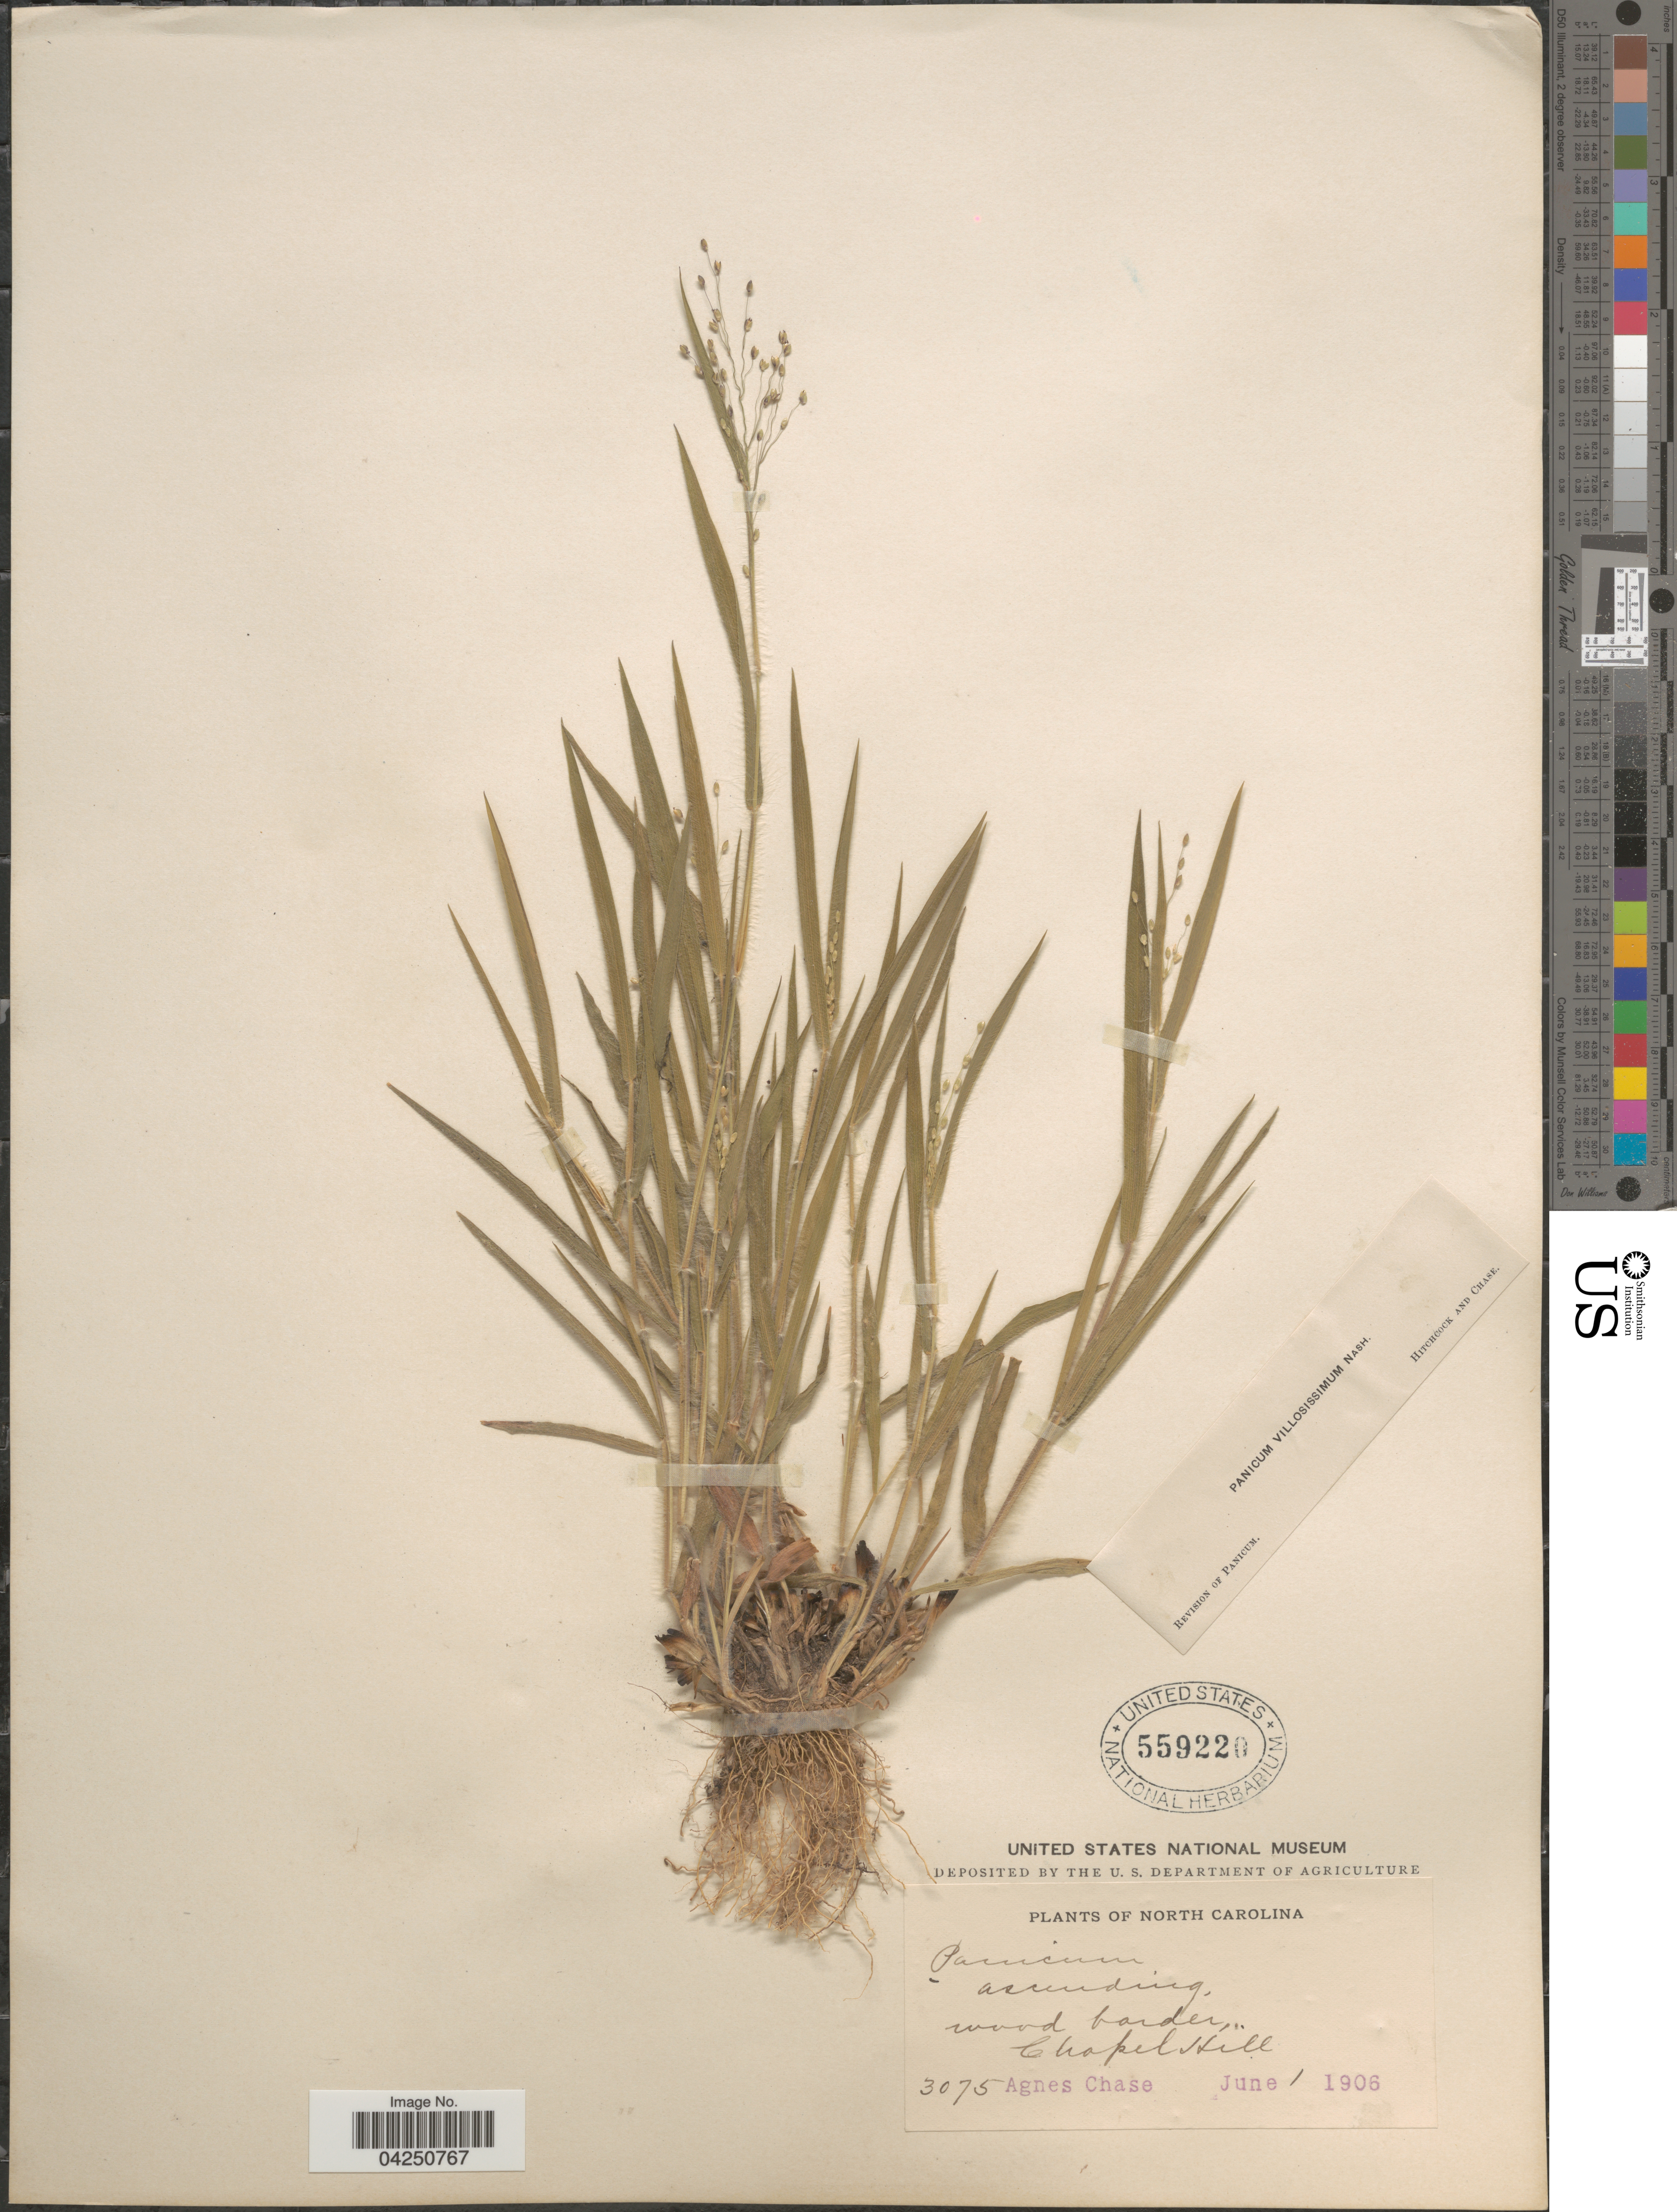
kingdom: Plantae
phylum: Tracheophyta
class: Liliopsida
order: Poales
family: Poaceae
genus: Dichanthelium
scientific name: Dichanthelium acuminatum var. acuminatum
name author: (Sw.) Gould & C.A. Clark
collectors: A. Chase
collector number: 3075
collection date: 1906-06-01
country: United States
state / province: North Carolina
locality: Ascending, wood border, Chapel Hill.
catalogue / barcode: US 559220